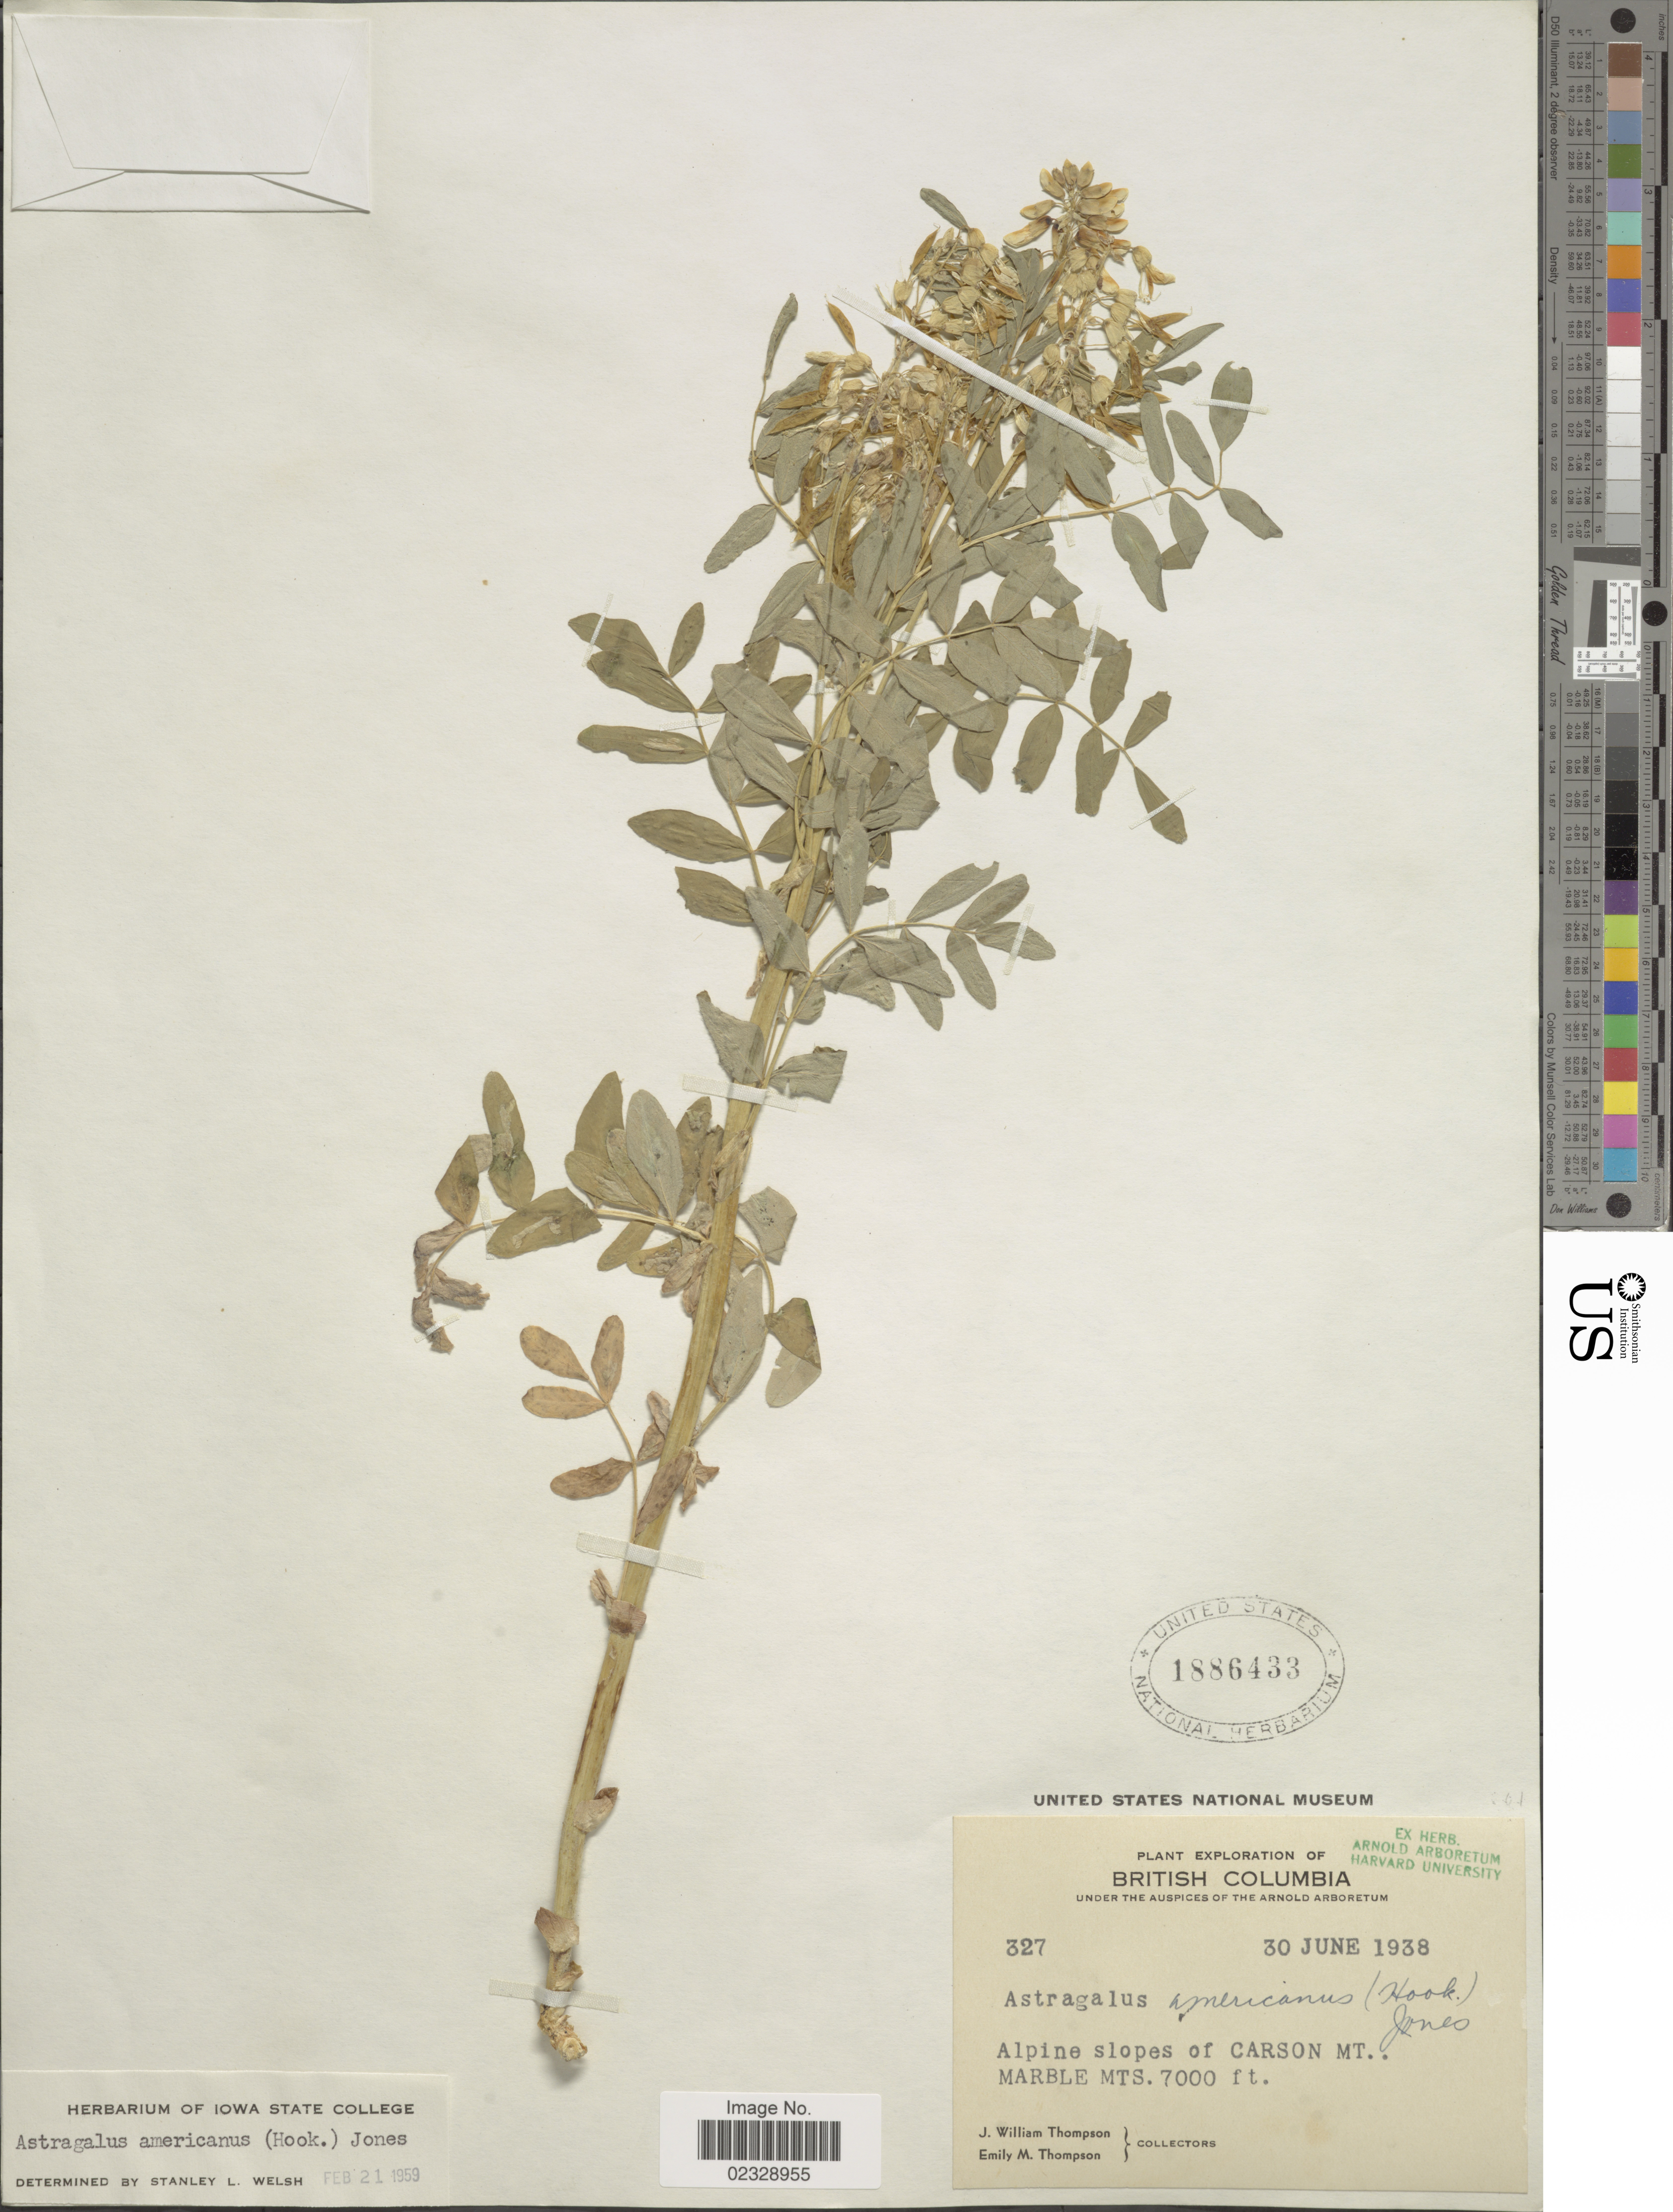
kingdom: Plantae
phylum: Tracheophyta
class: Magnoliopsida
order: Fabales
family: Fabaceae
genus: Astragalus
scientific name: Astragalus americanus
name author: (Hook.) M.E. Jones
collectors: J. W. Thompson & E. M. Thompson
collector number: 327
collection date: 1938-06-30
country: Canada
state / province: British Columbia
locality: Alpine slopes of Carson Mt.. Marble Mts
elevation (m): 2134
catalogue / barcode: US 1886433